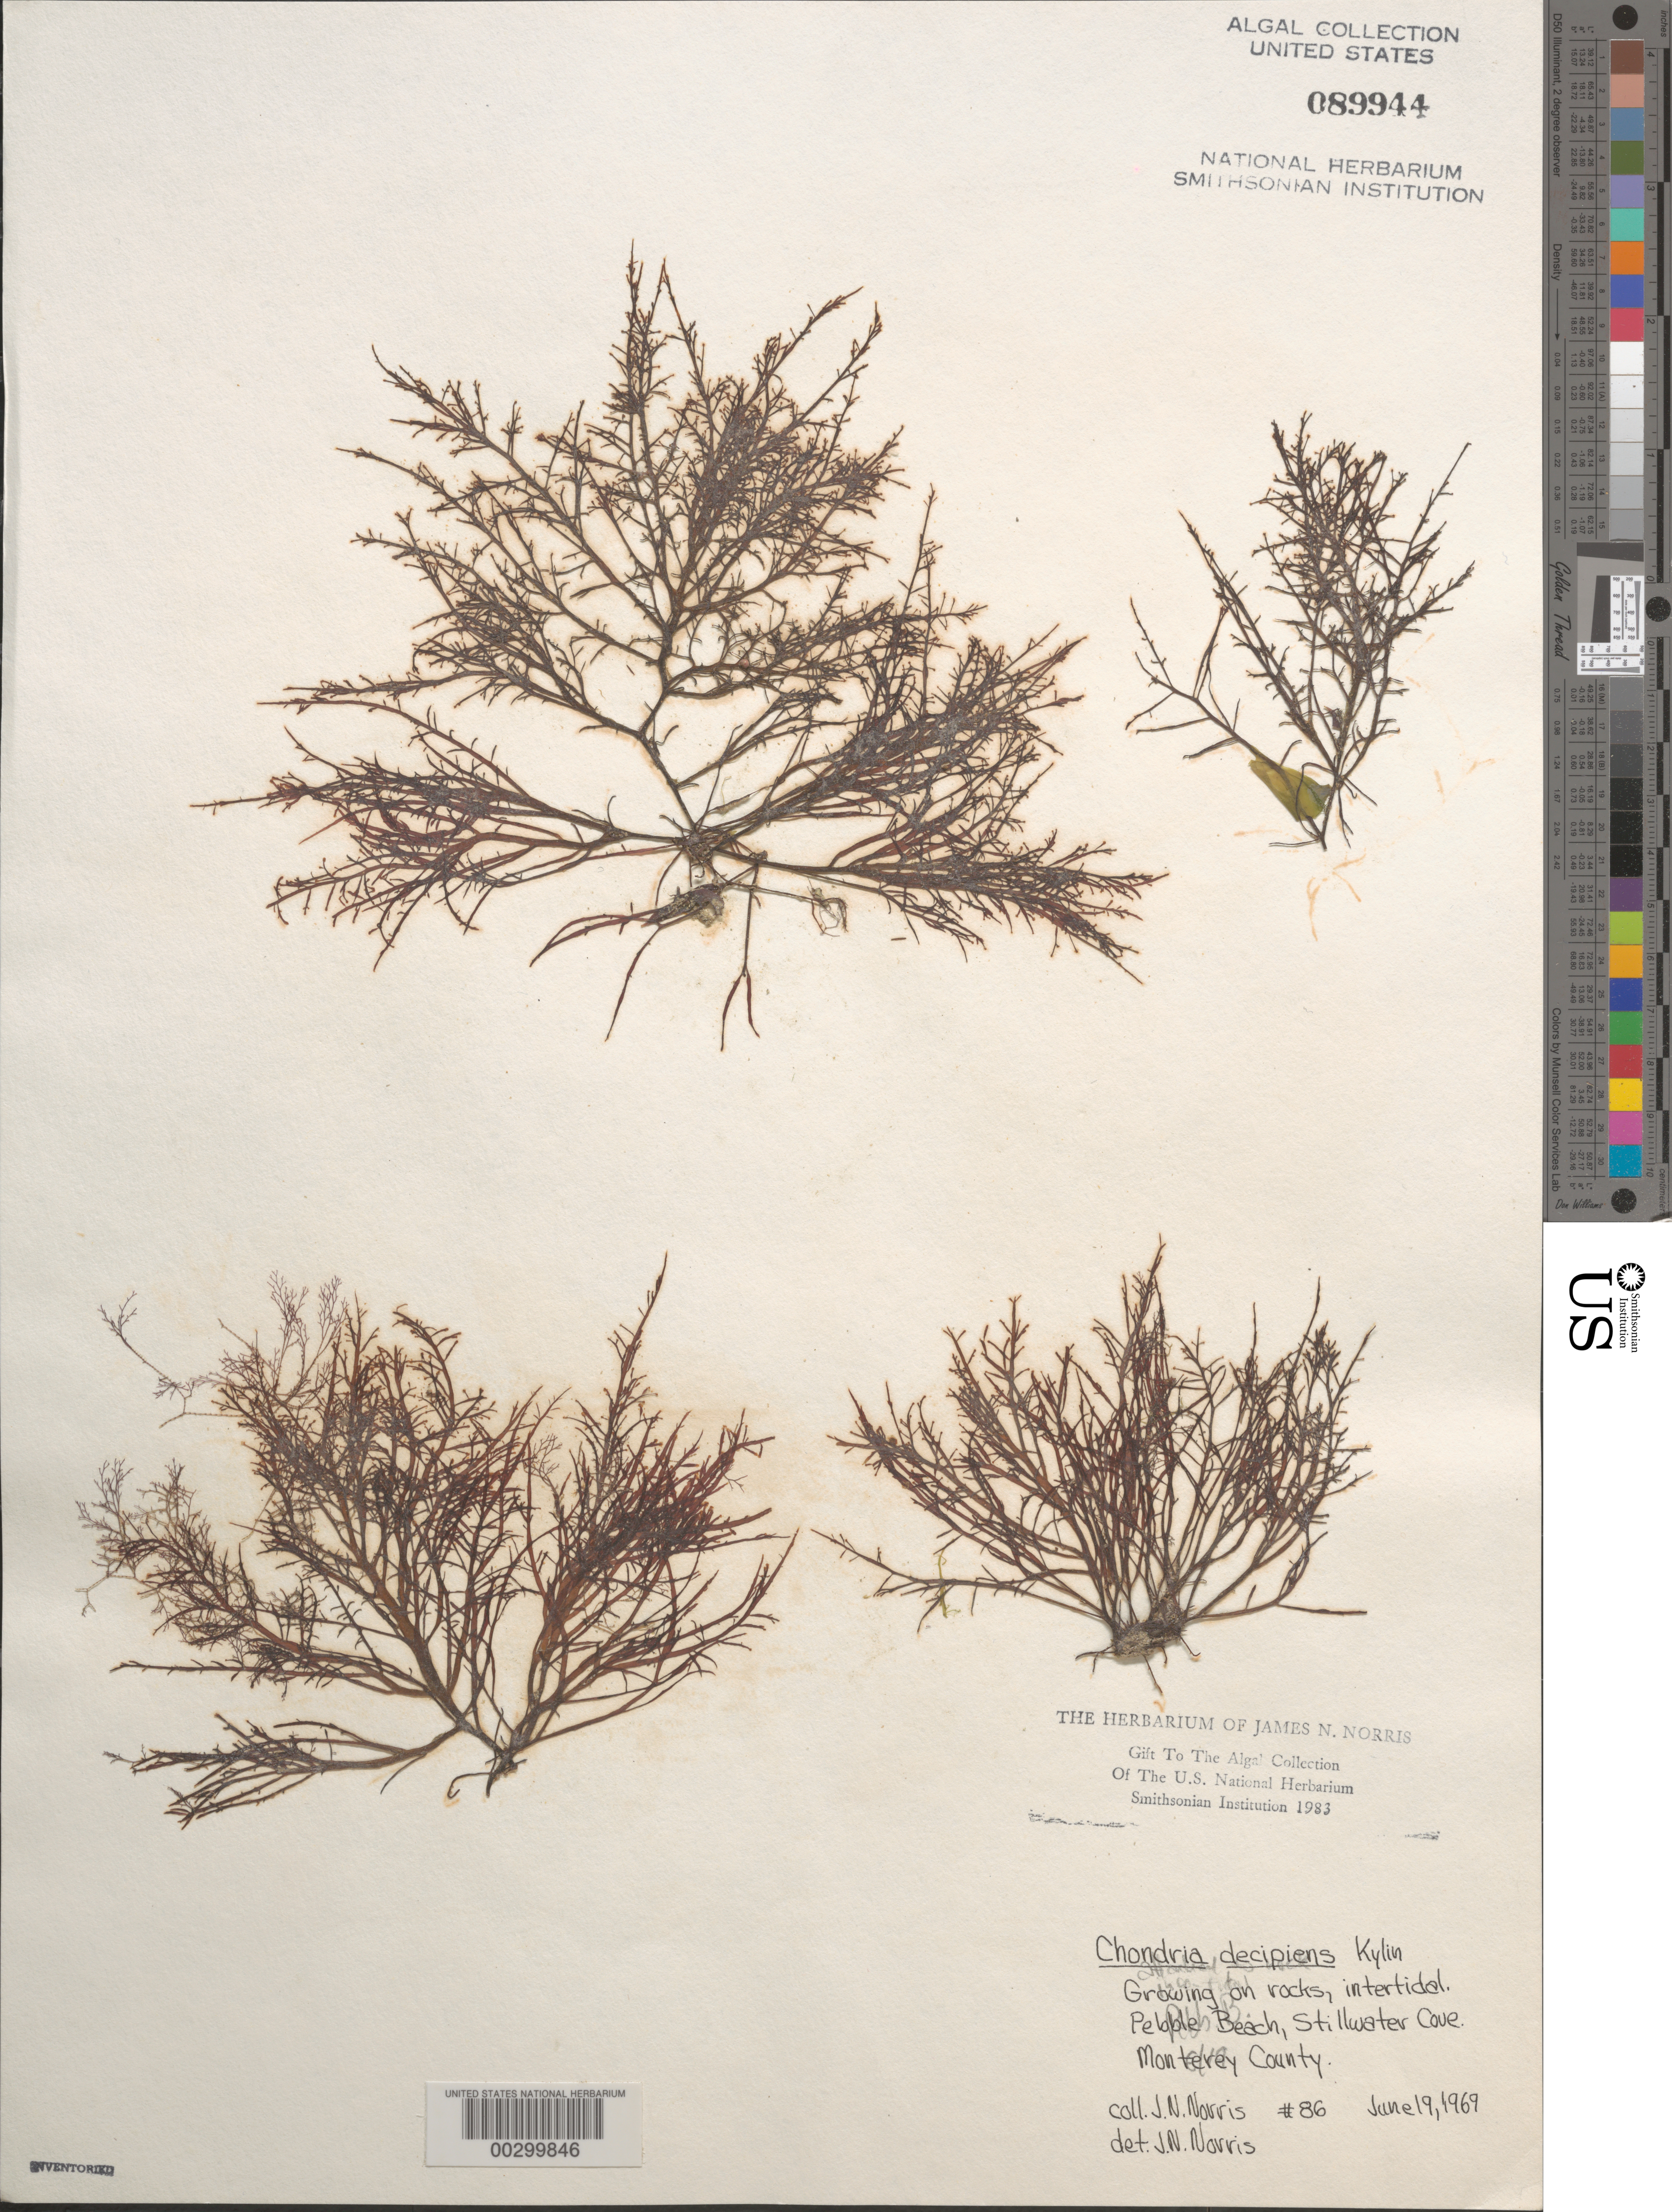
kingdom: Plantae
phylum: Rhodophyta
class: Florideophyceae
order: Ceramiales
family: Rhodomelaceae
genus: Chondria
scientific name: Chondria decipiens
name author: Kylin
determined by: Norris, James N.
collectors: J. N. Norris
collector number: JN-86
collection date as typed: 19 Jun 1969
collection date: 1969-06-19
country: United States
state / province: California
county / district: Monterey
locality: Pebble Beach, Stillwater Cove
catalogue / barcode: US 89944